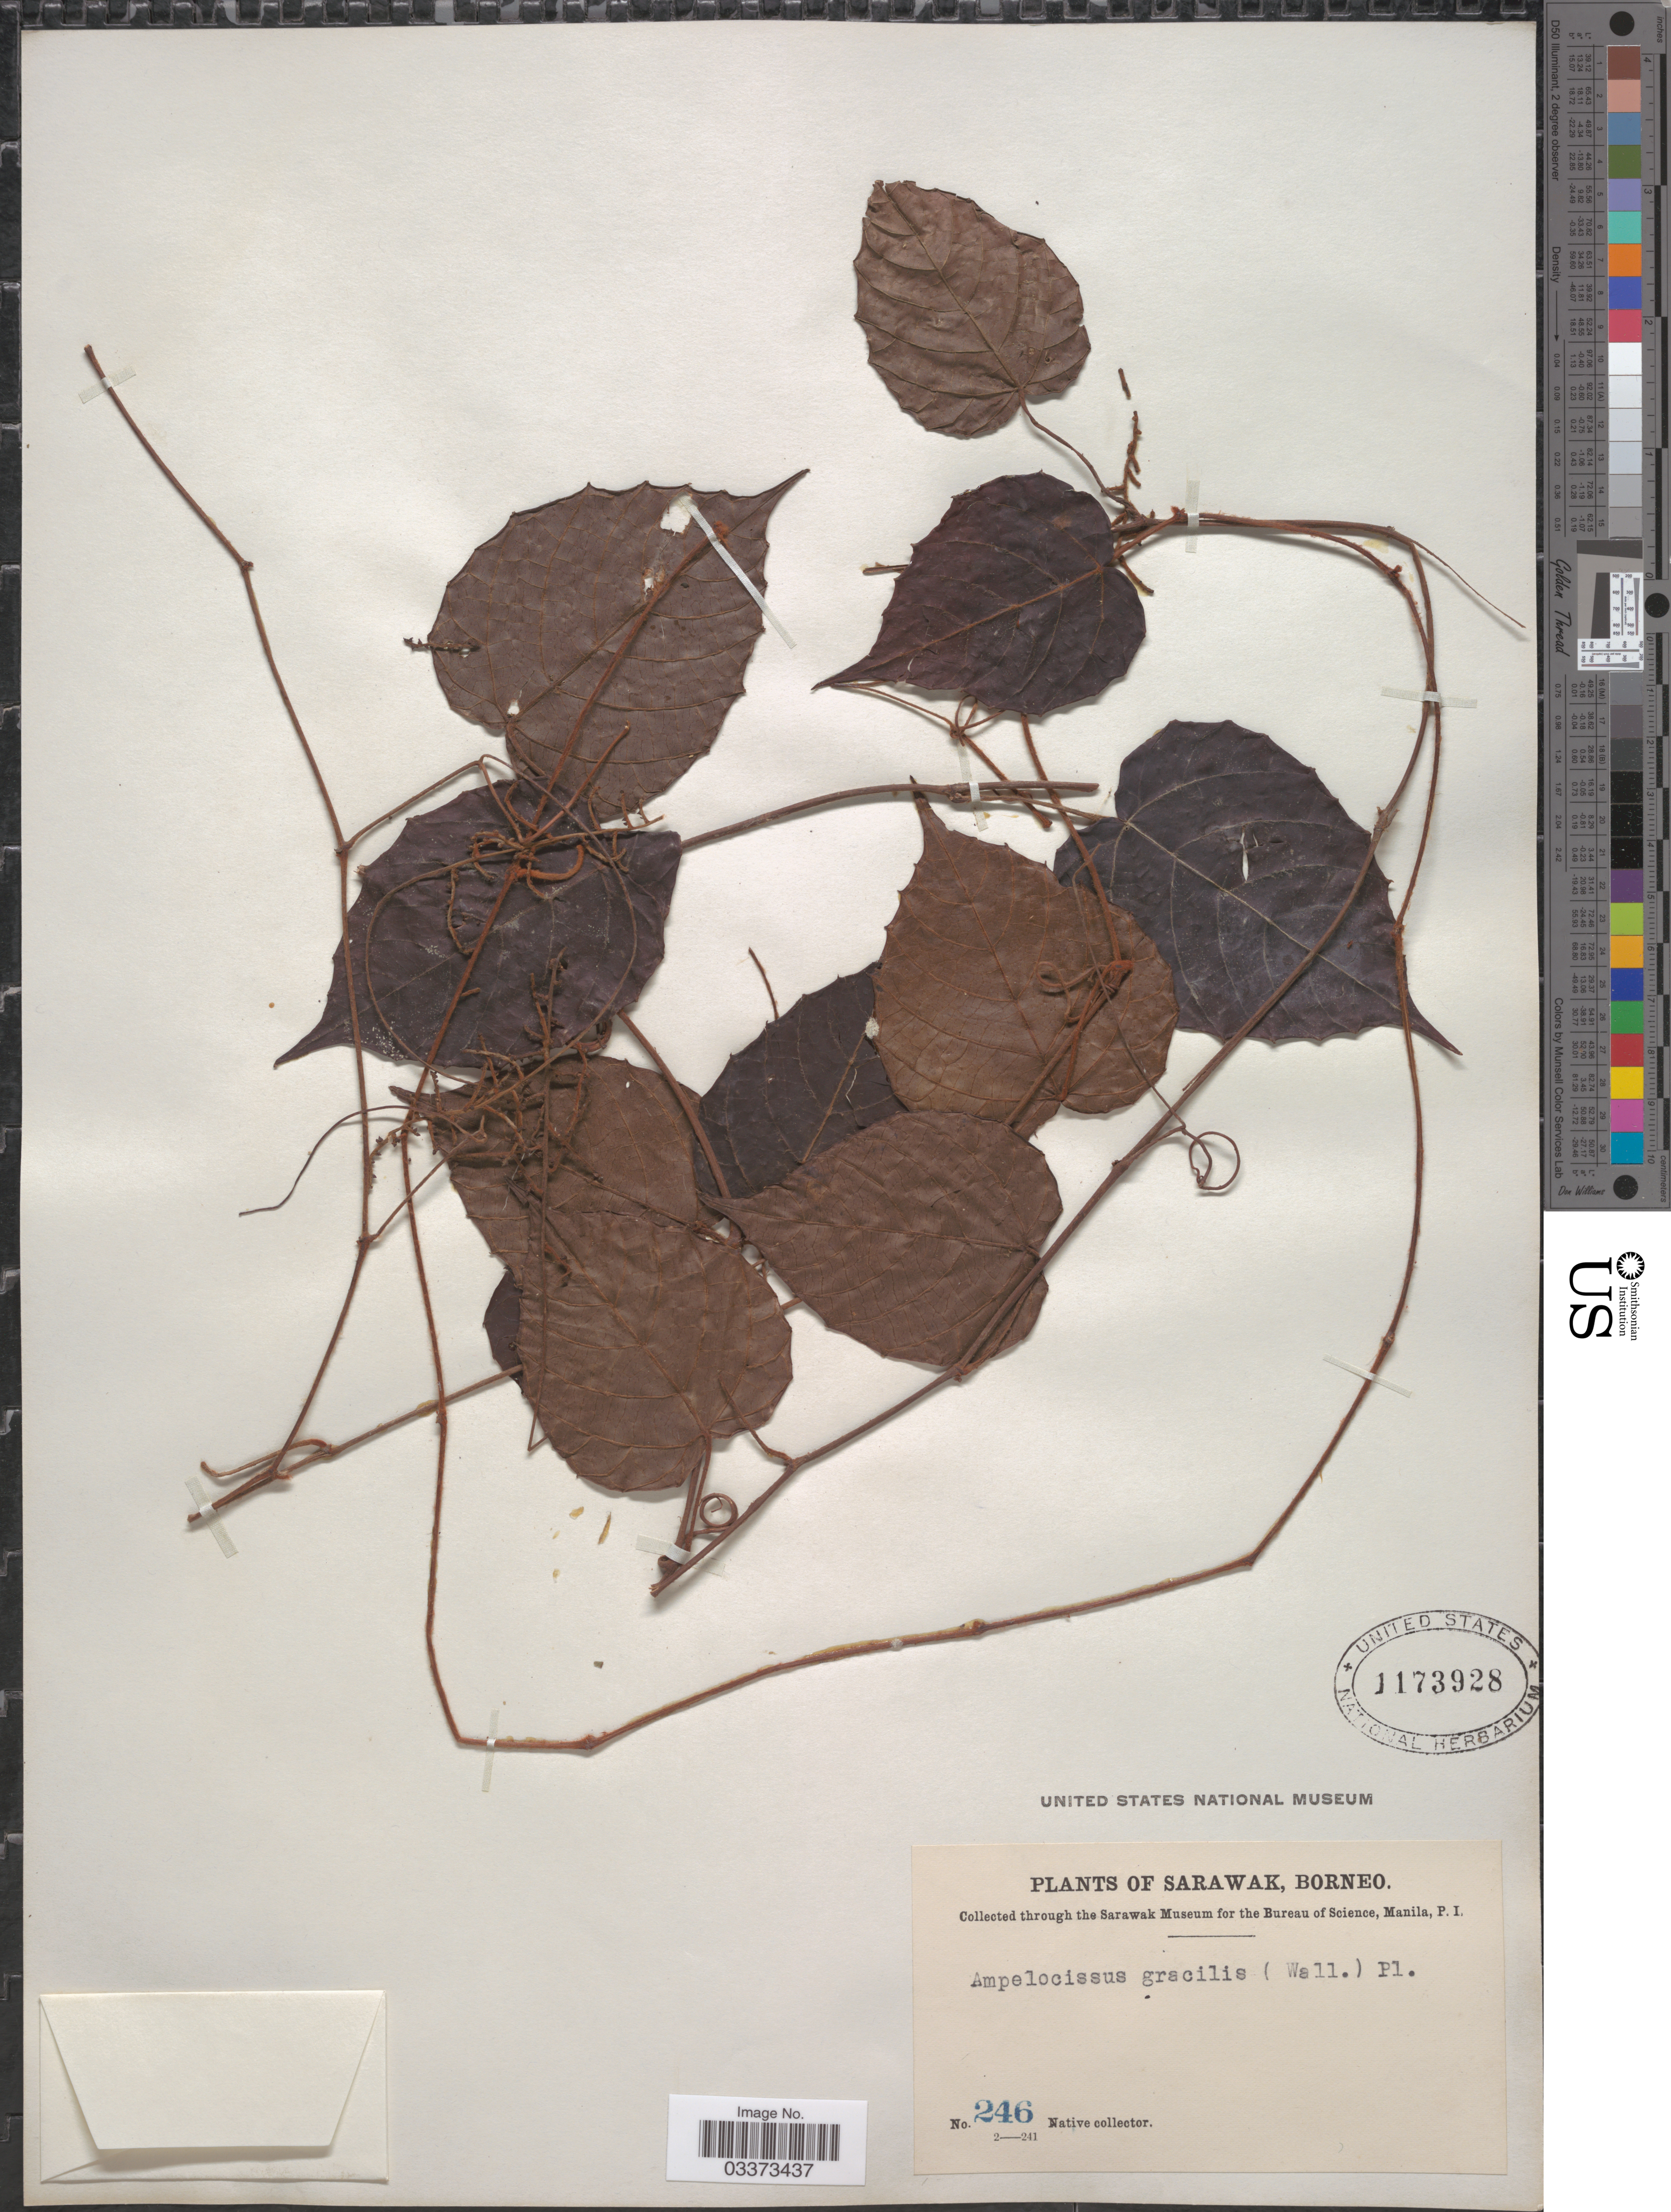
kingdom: Plantae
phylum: Tracheophyta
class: Magnoliopsida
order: Vitales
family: Vitaceae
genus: Ampelocissus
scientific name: Ampelocissus gracilis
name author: Planch.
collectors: Native collector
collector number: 246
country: Malaysia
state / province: Sarawak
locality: Borneo.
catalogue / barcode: US 1173928